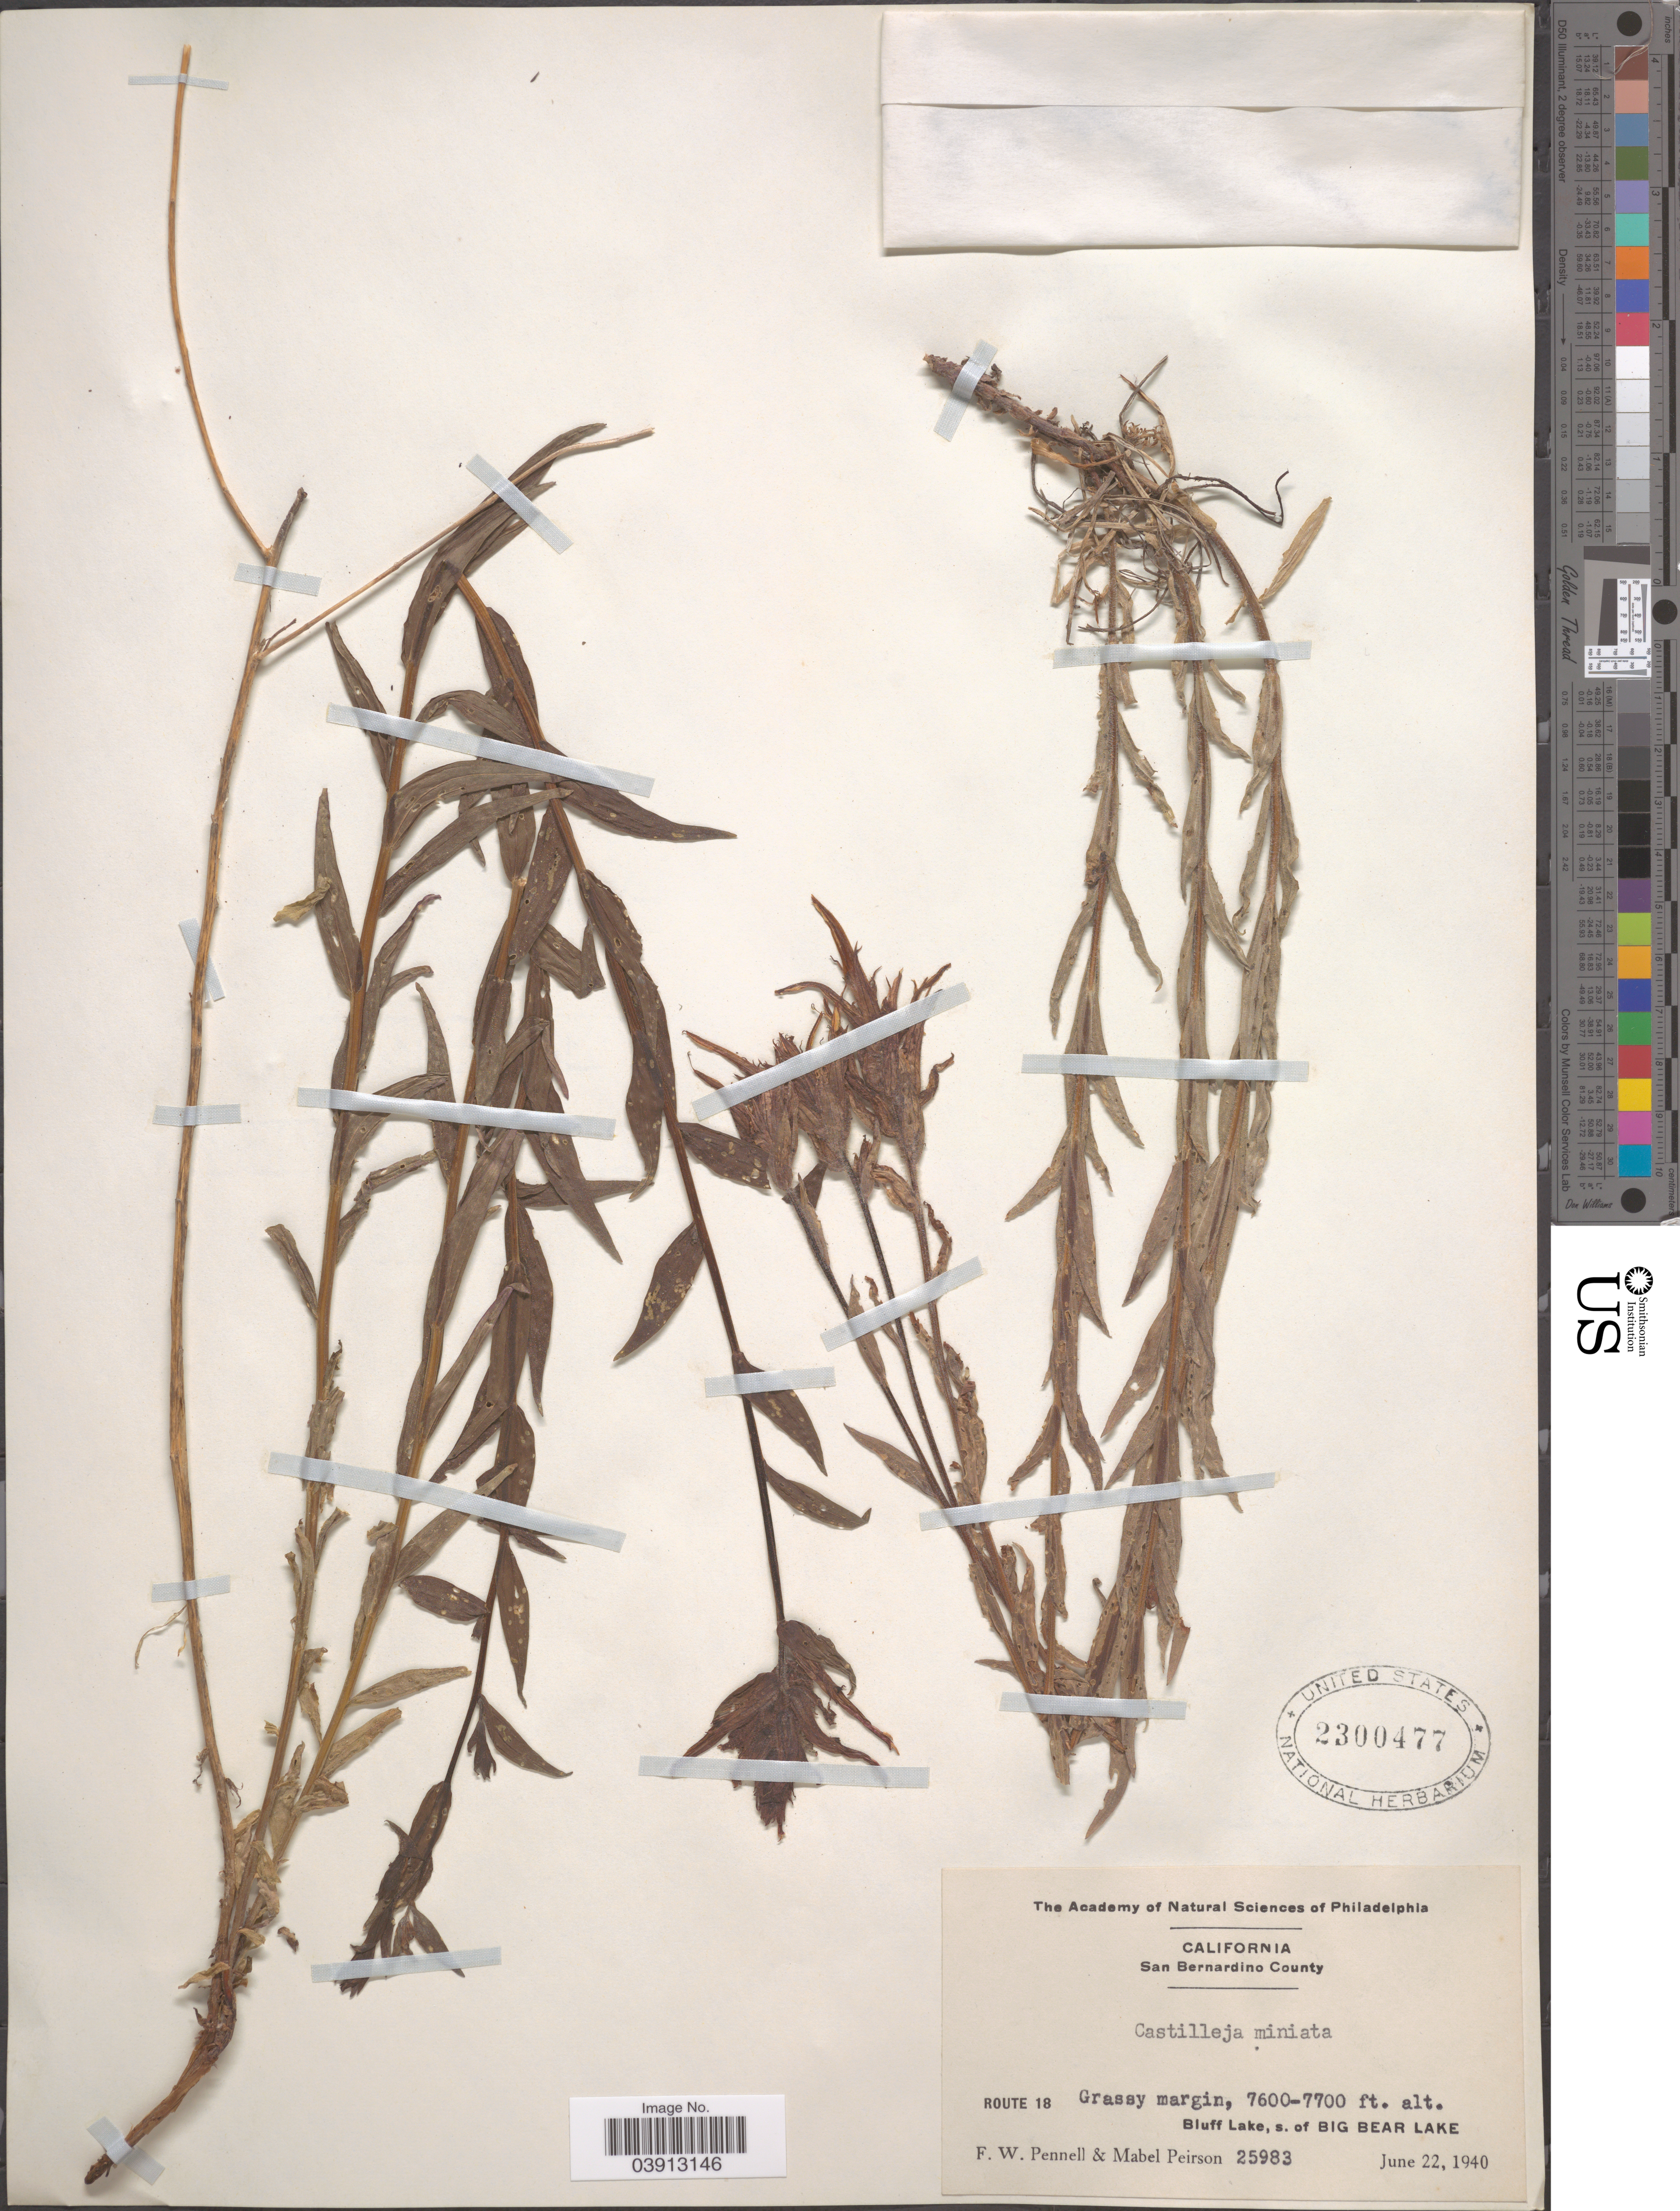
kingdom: Plantae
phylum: Tracheophyta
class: Magnoliopsida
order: Lamiales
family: Orobanchaceae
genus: Castilleja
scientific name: Castilleja miniata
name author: Douglas ex Hook.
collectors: F. W. Pennell & M. Peirson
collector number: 25983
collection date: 1940-06-22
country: United States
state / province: California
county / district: San Bernardino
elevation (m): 2316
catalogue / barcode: US 2300477